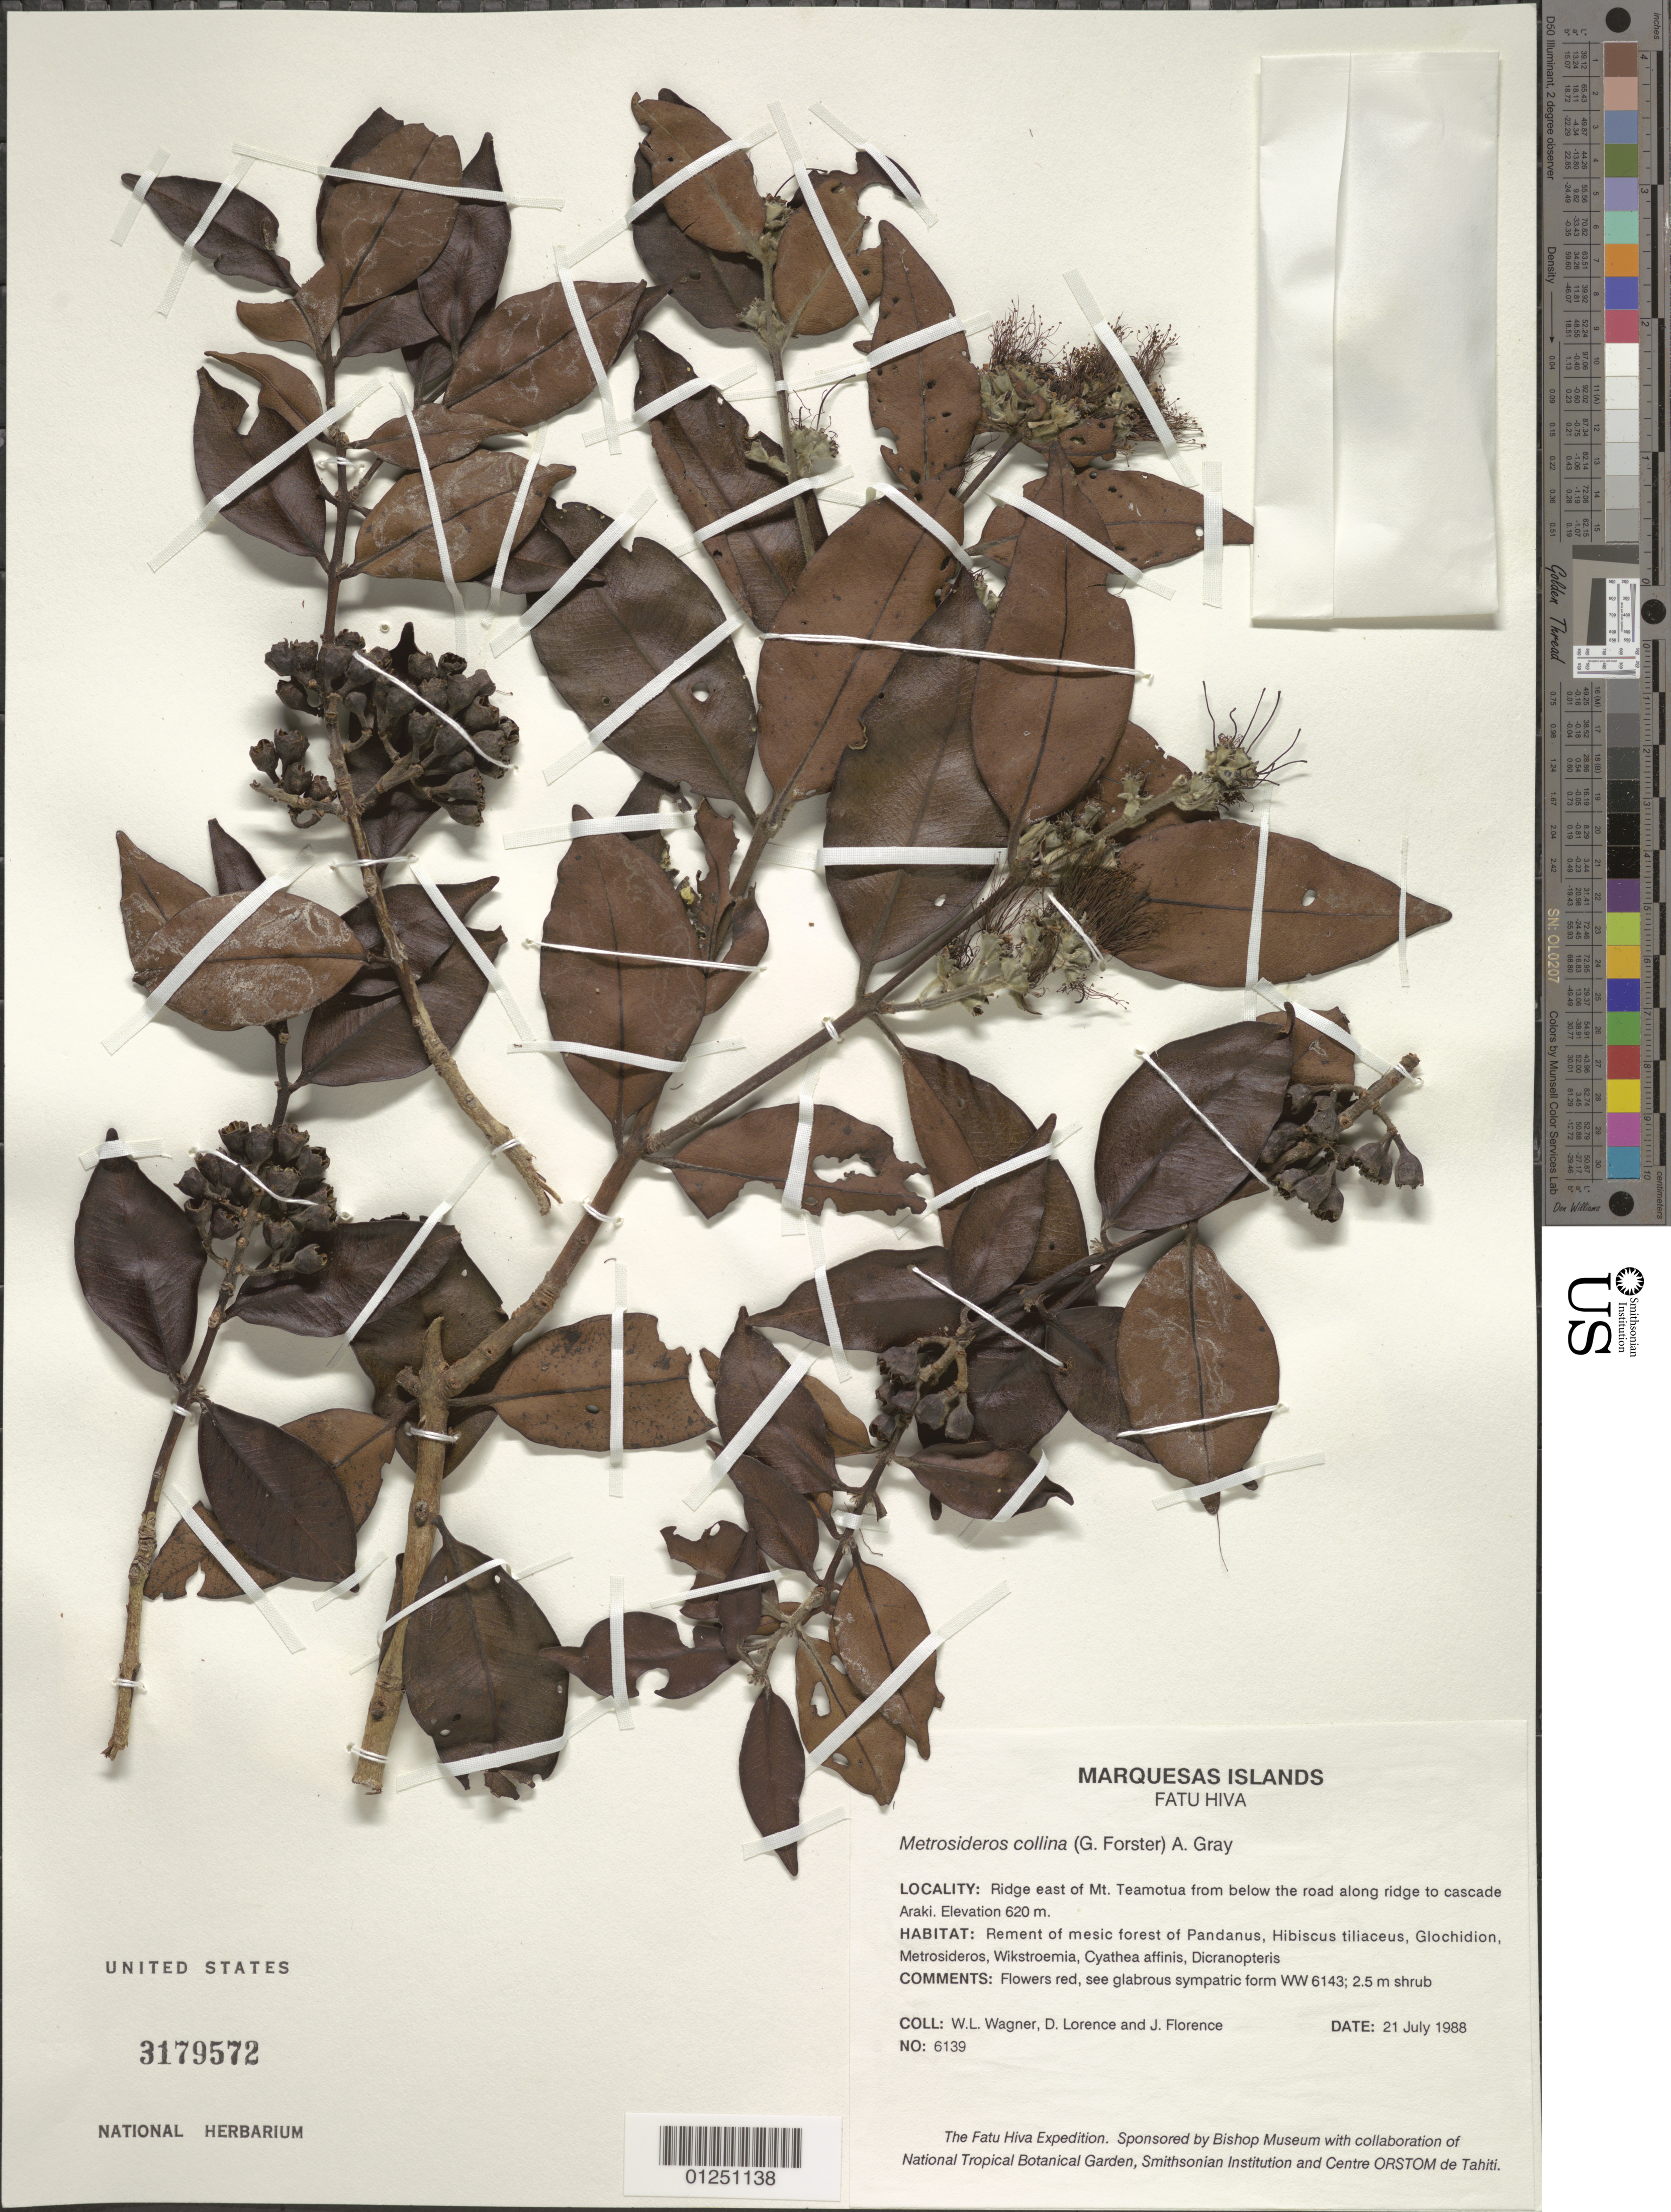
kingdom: Plantae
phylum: Tracheophyta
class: Magnoliopsida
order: Myrtales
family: Myrtaceae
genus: Metrosideros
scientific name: Metrosideros collina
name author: (J.R. Forst. & G. Forst.) A. Gray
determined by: Florence, J.; Wagner, W. L.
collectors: W. L. Wagner, D. Lorence & J. Florence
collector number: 6139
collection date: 1988-07-21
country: French Polynesia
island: Fatu Hiva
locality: Ridge E of Mt. Teamotua from below the road along ridge to cascade Araki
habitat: Rement of mesic forest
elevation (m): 620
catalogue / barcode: US 3179572